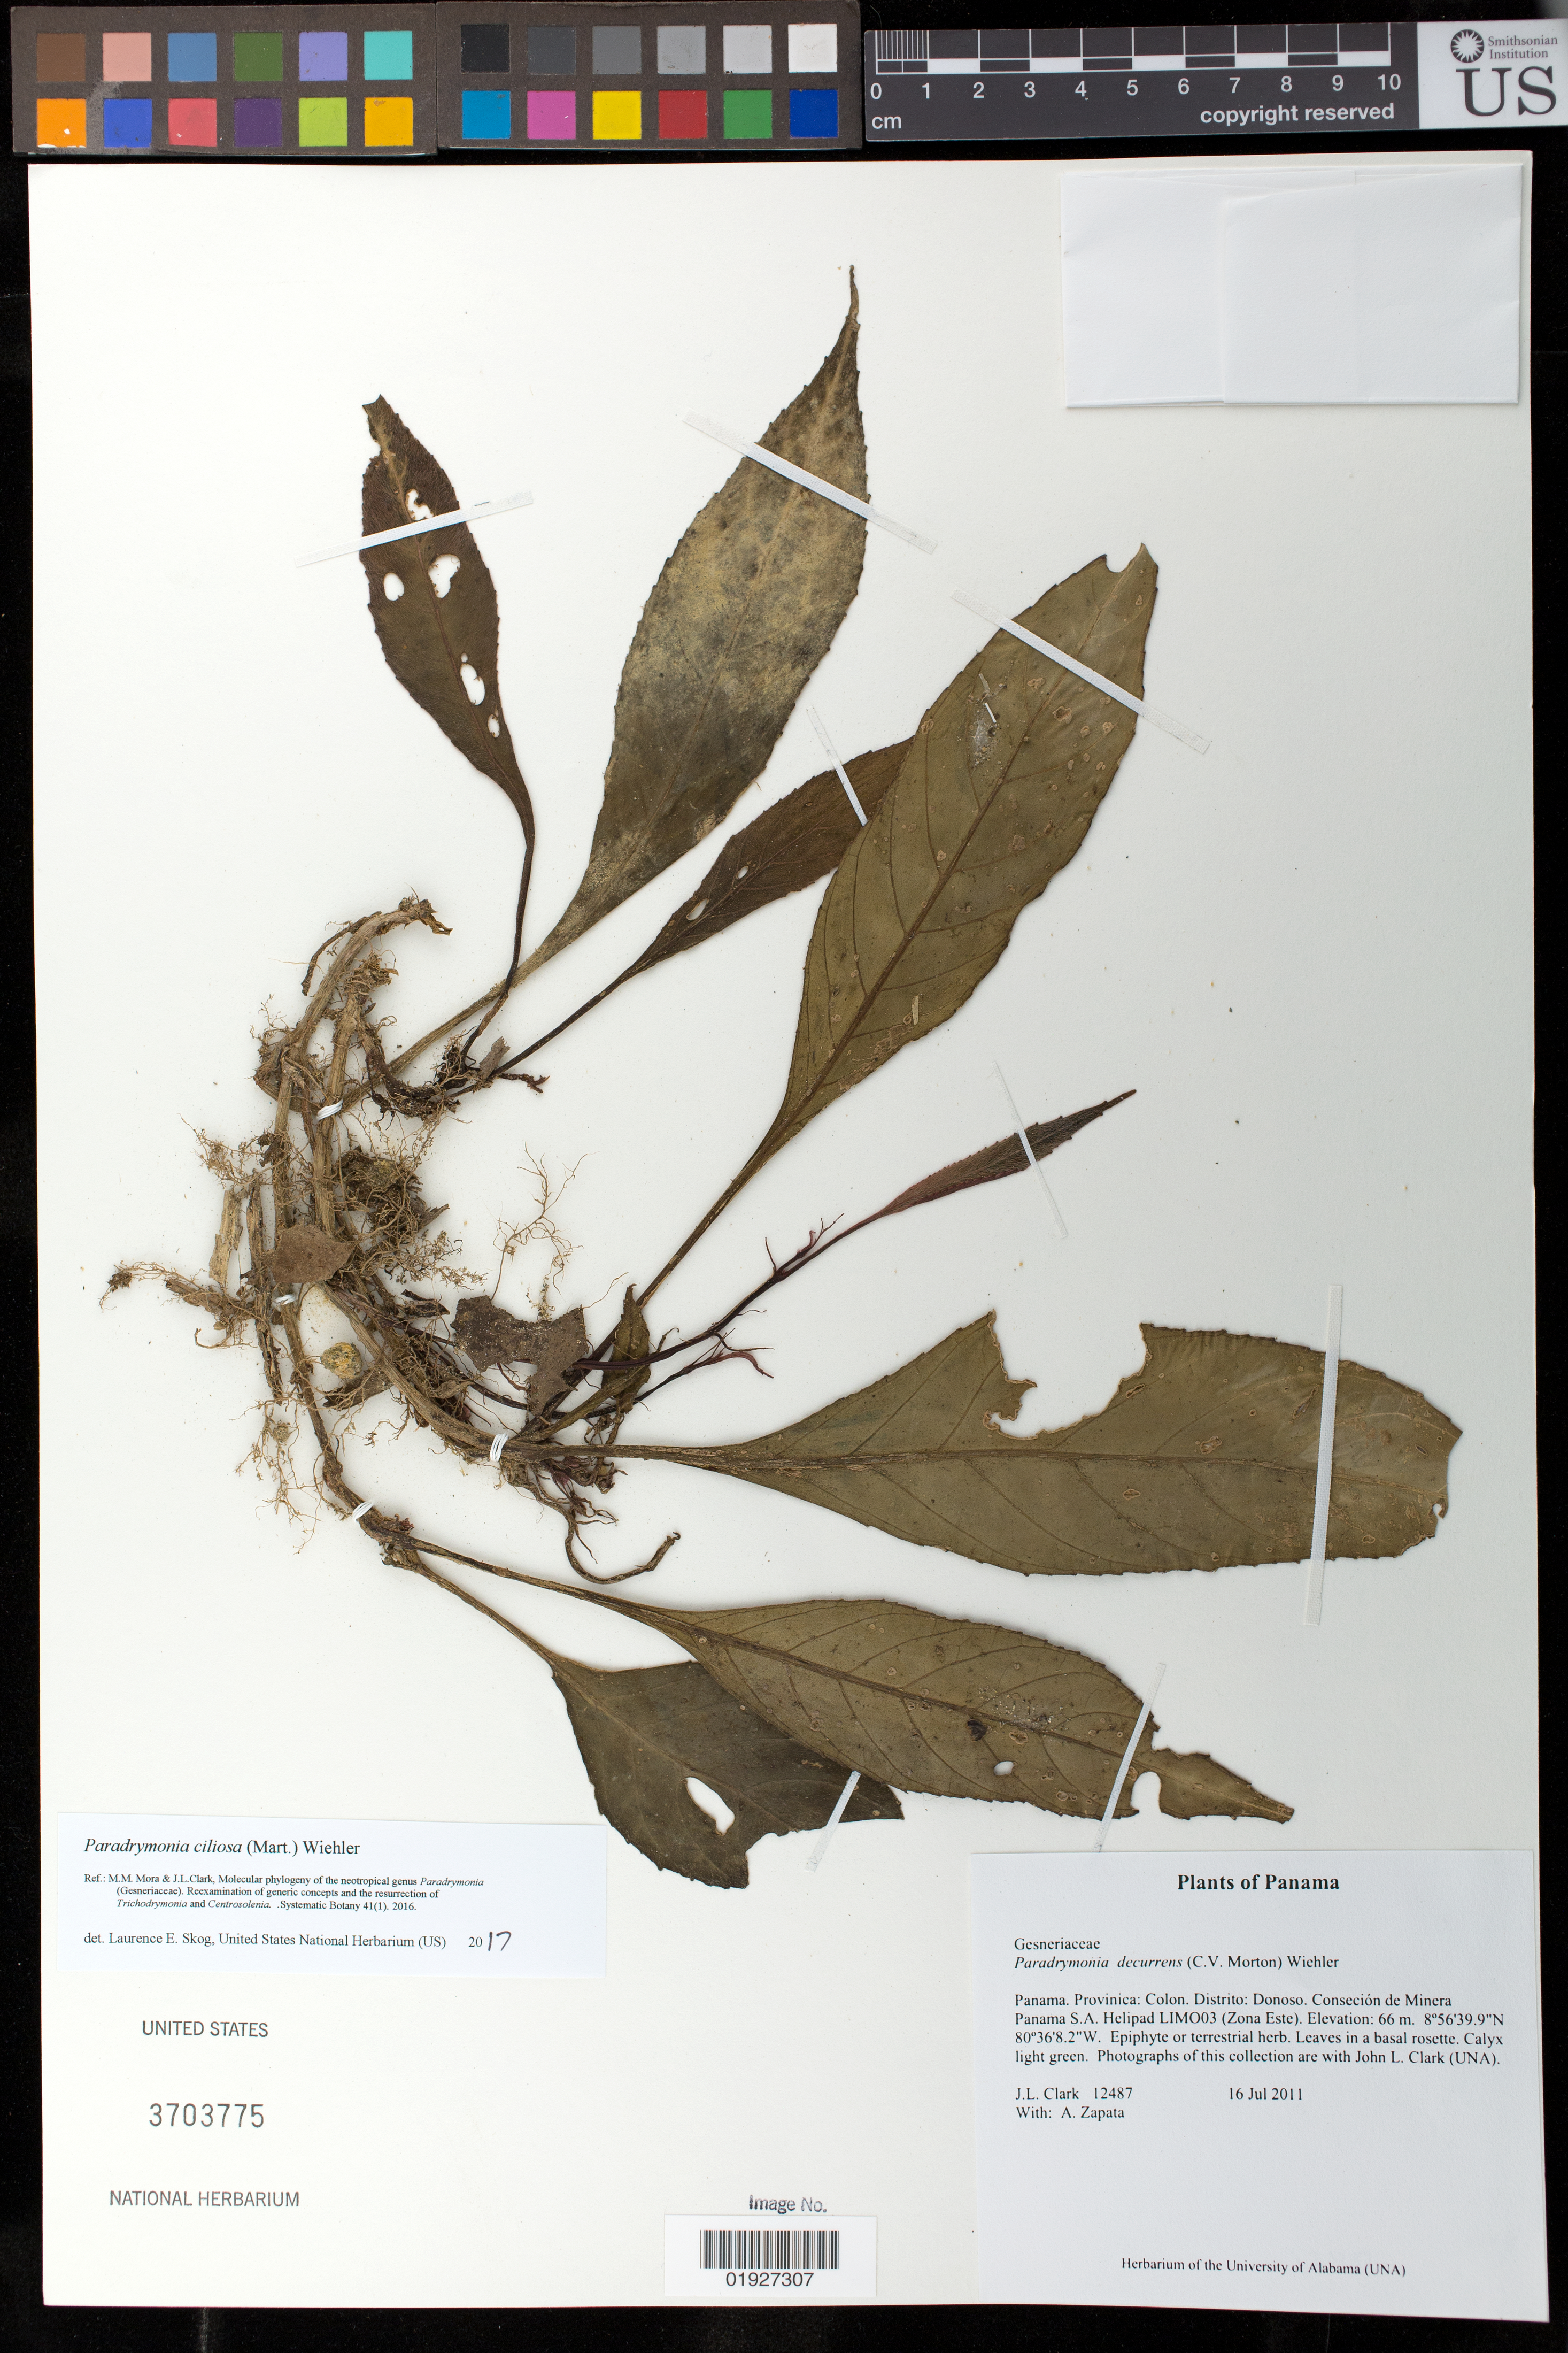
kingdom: Plantae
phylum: Tracheophyta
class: Magnoliopsida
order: Lamiales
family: Gesneriaceae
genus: Paradrymonia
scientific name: Paradrymonia ciliosa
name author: (Mart.) Wiehler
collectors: J. L. Clark & A. Zapata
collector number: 12487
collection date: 2011-07-16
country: Panama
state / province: Colón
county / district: Donoso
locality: Conseción de Minera Panama S.A. Helipad LIMO03 (Zona Este).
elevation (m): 66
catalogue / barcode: US 3703775